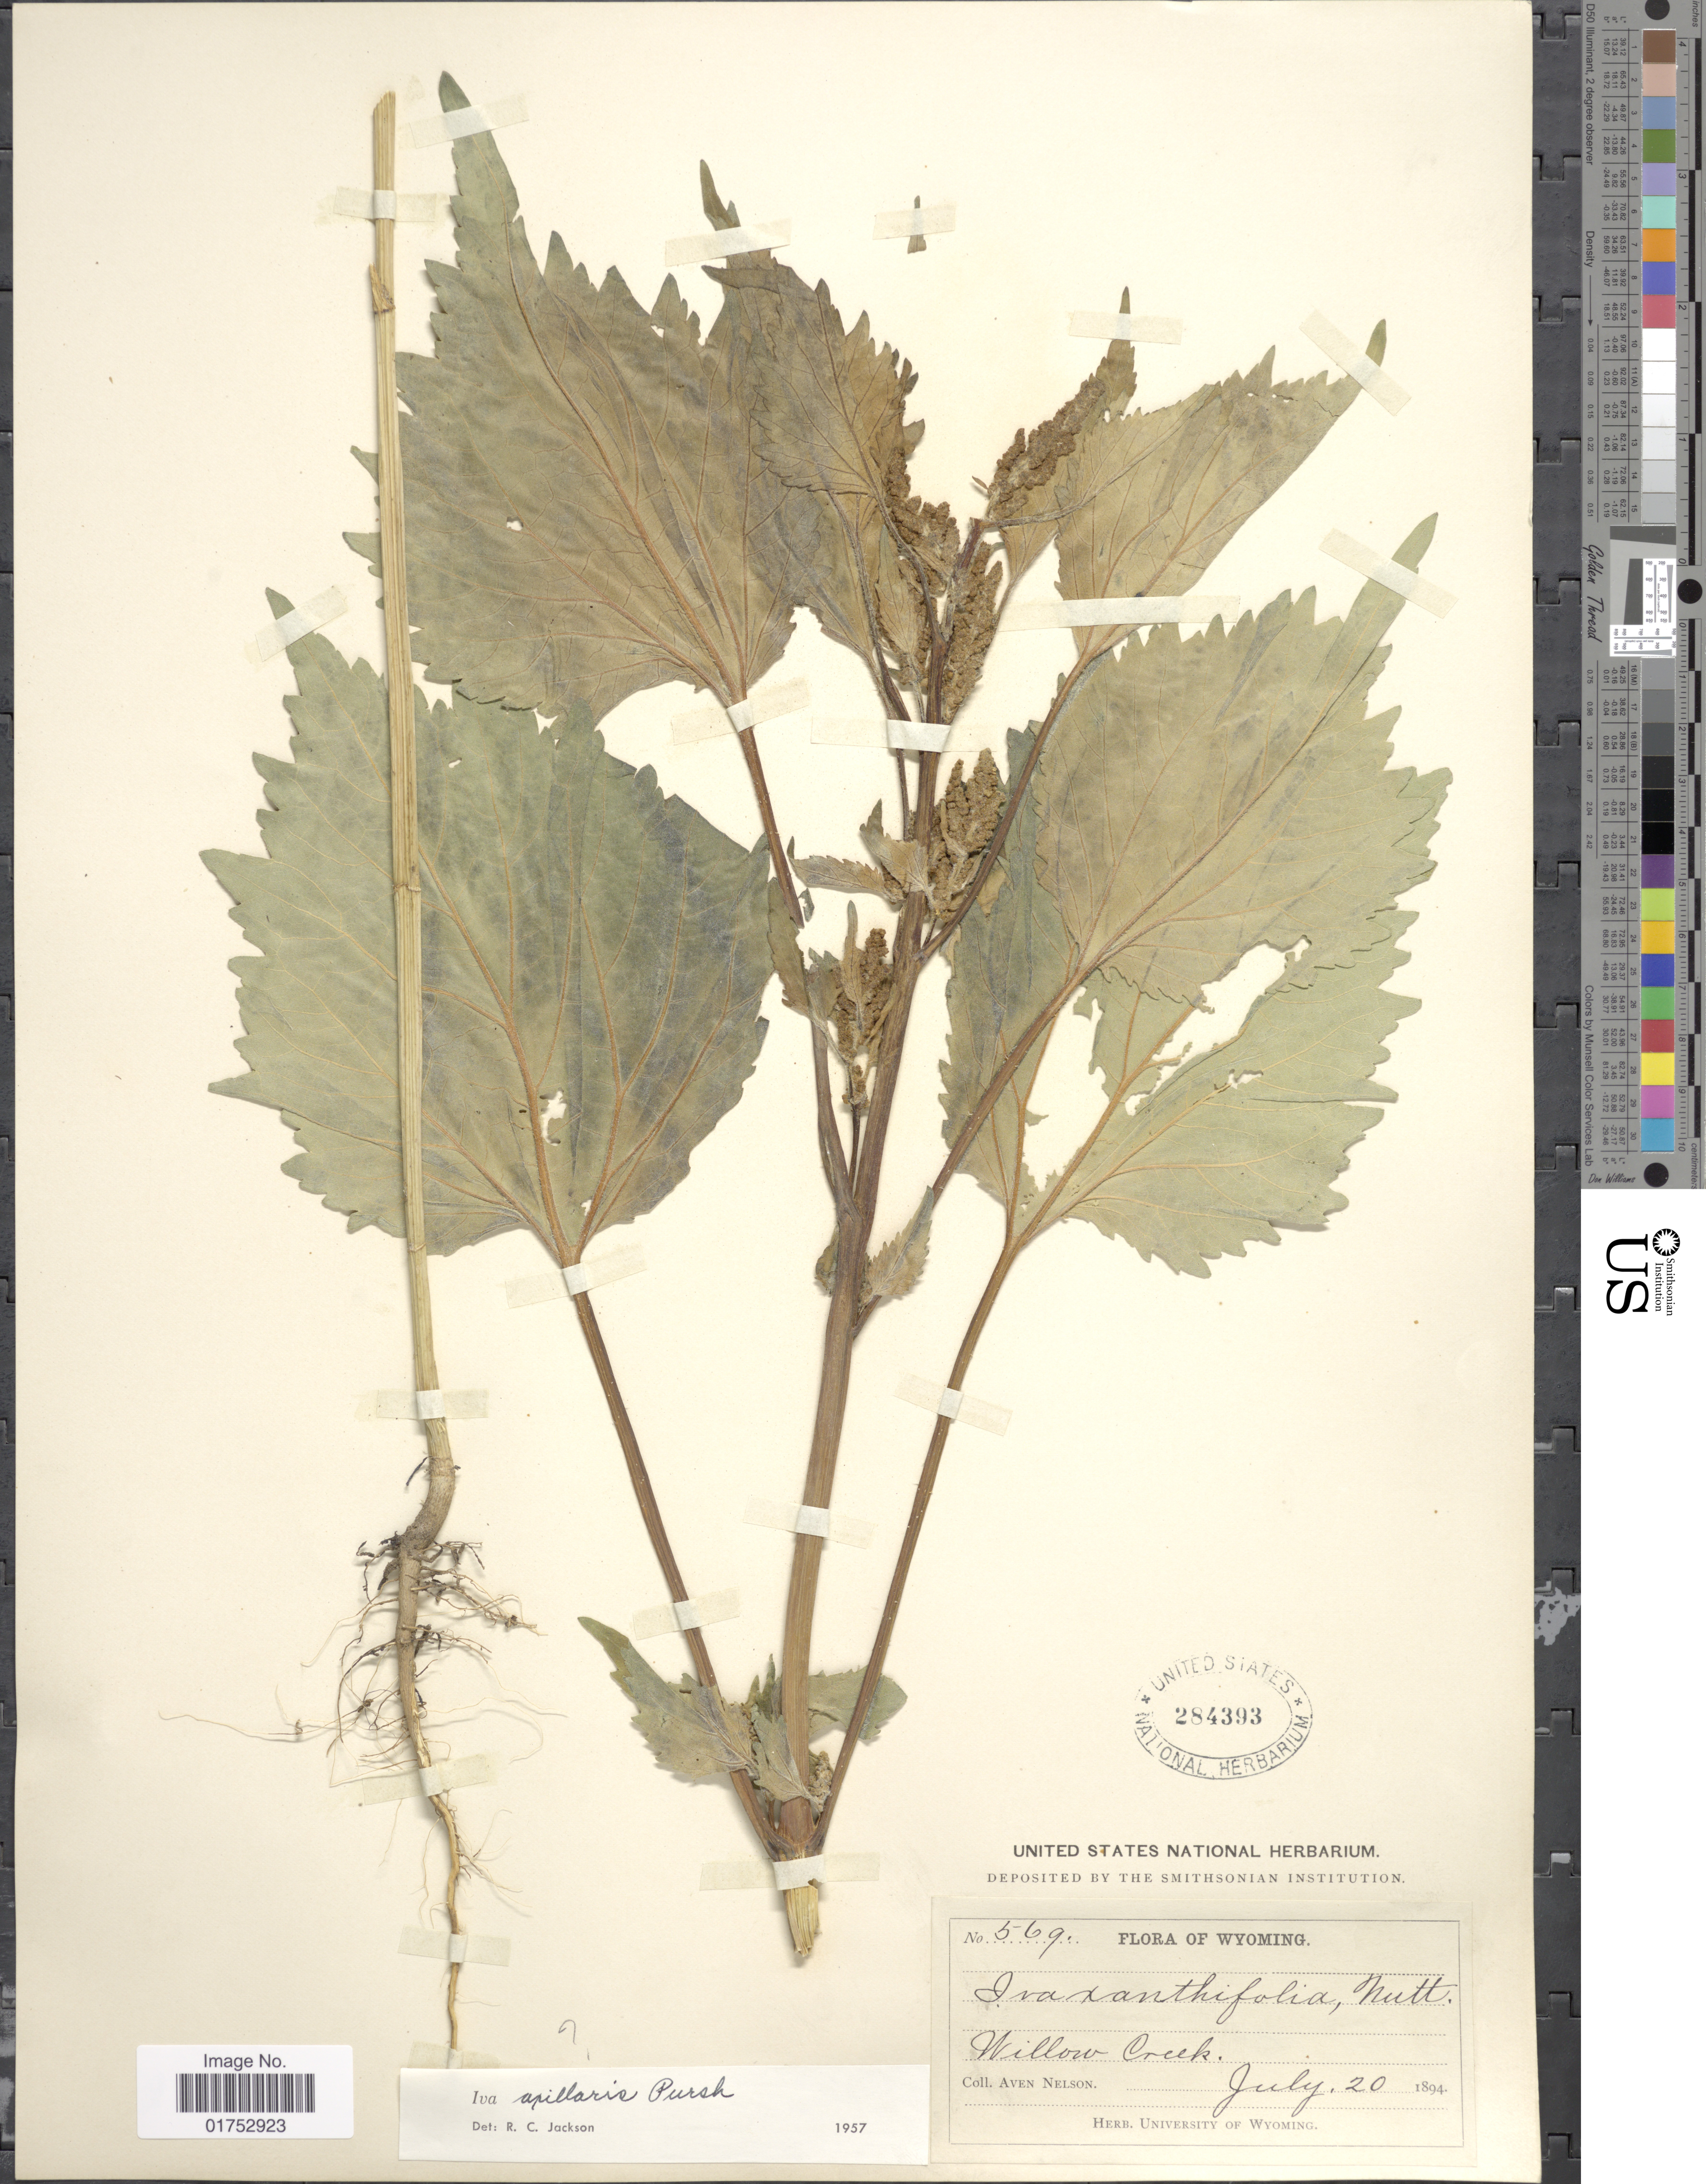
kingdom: Plantae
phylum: Tracheophyta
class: Magnoliopsida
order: Asterales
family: Asteraceae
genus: Iva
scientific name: Iva xanthifolia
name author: Nutt.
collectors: A. Nelson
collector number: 569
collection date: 1894-07-20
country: United States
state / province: Wyoming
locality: Willow Creek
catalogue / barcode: US 284393